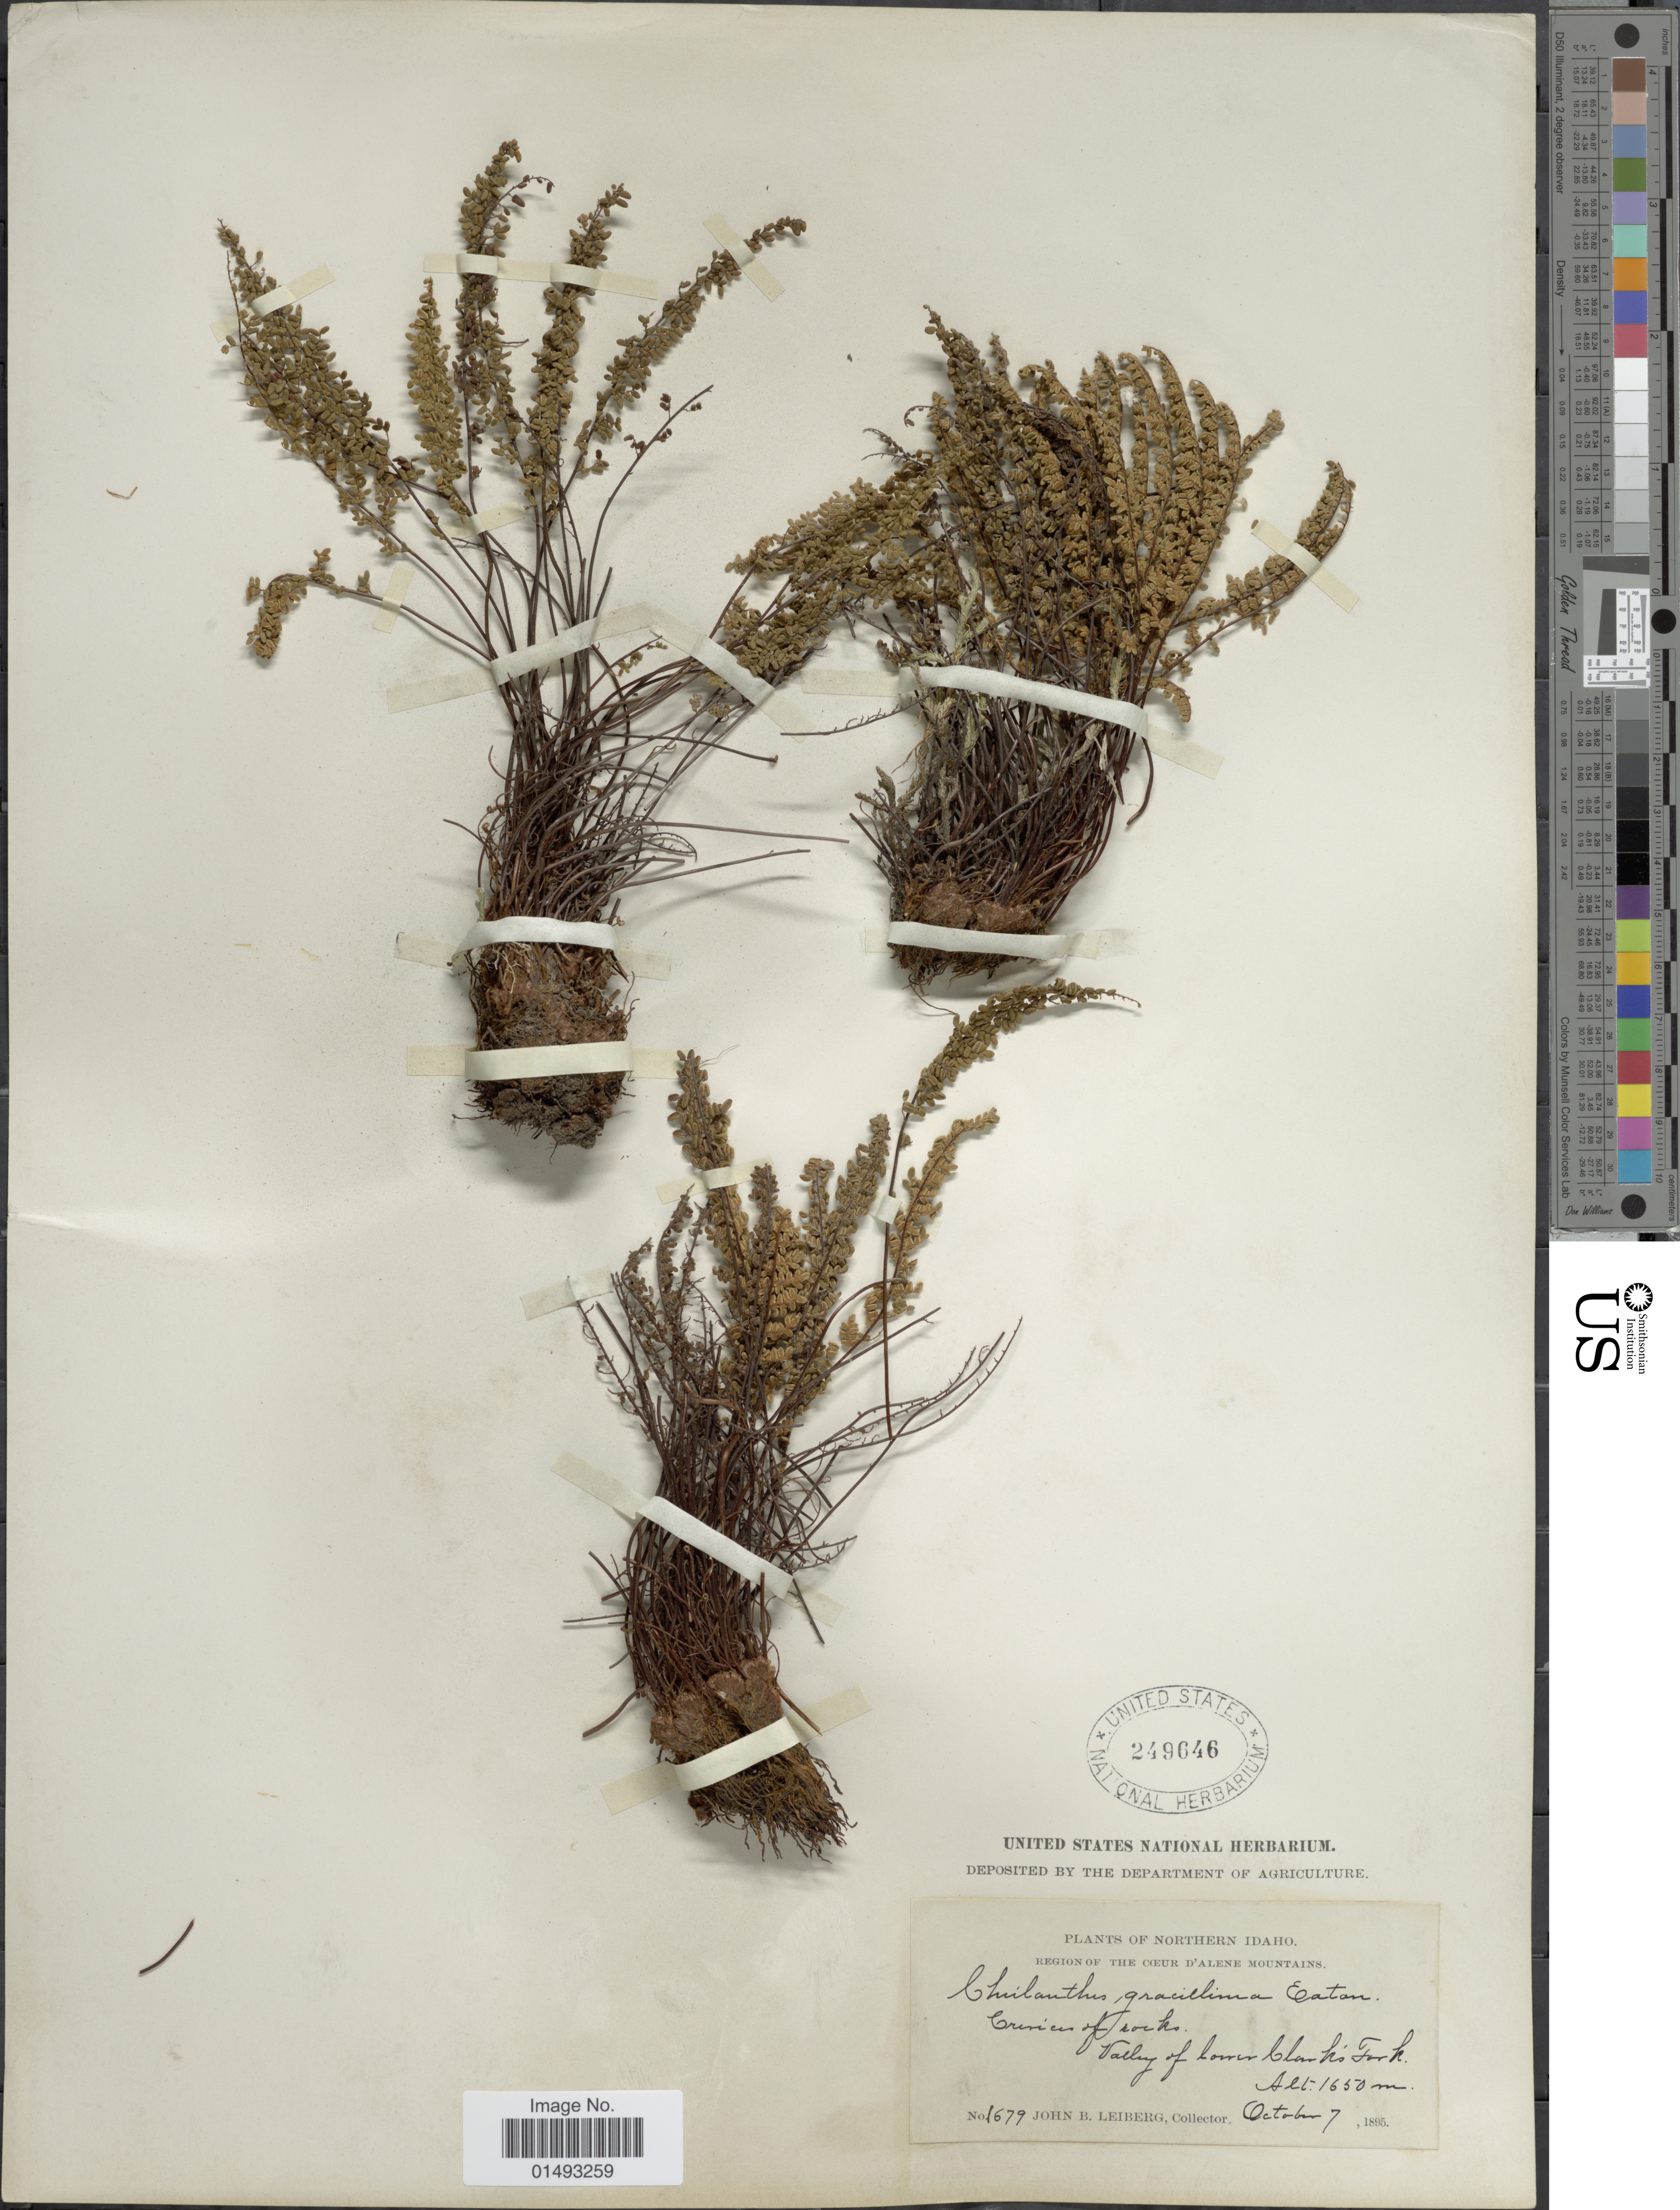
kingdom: Plantae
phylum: Tracheophyta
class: Polypodiopsida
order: Polypodiales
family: Pteridaceae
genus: Myriopteris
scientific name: Myriopteris gracillima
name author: (D.C. Eaton) J. Sm.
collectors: J. B. Leiberg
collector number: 1679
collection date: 1895-10-07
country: United States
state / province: Idaho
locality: Northern Idaho, Region of the Coeur d'Alene Mountains. Valley of Lower Clark's Fork, crevices of rocks.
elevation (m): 1650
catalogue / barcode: US 249646